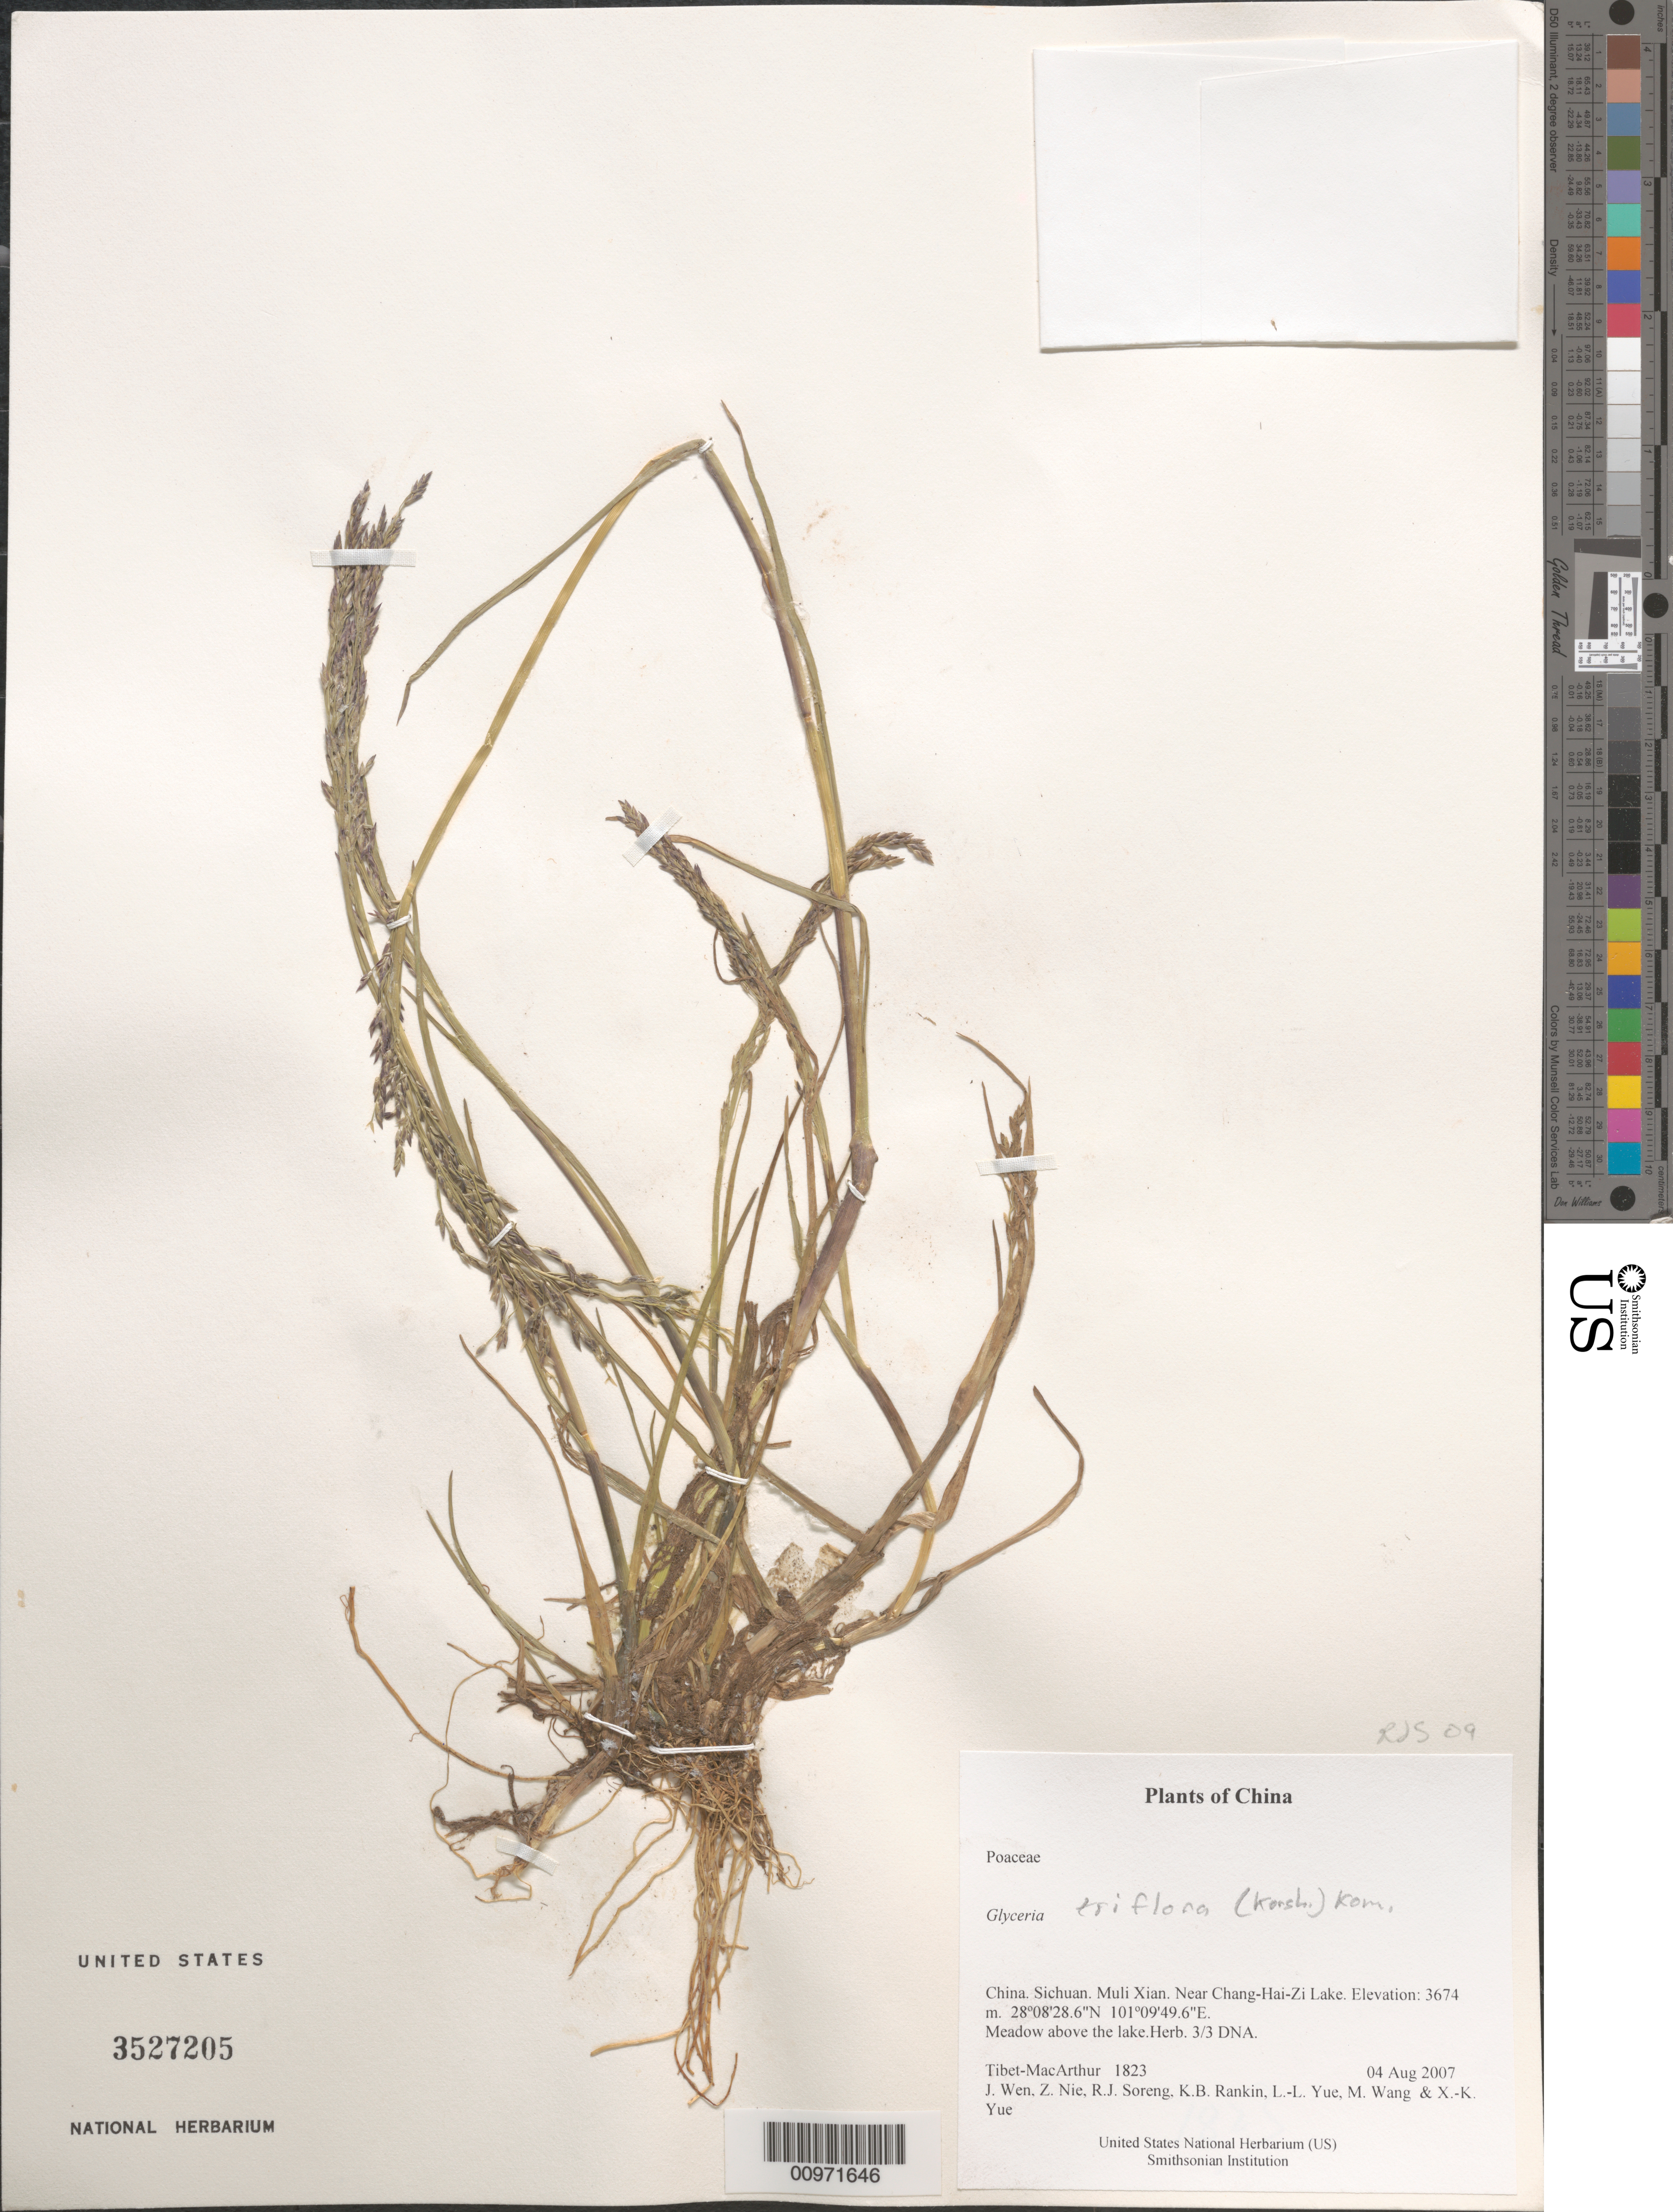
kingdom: Plantae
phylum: Tracheophyta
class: Liliopsida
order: Poales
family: Poaceae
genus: Glyceria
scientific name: Glyceria triflora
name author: (Korsh.) Kom.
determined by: Soreng, Robert J., Research Associate (BOT), Smithsonian Institution - National Museum of Natural History (UNITED STATES)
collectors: Tibet-MacArthur, J. Wen, Z. Nie, R. J. Soreng, K. Rankin, L. Yue, M. Wang & X. Yue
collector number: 1823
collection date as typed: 04 Aug 2007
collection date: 2007-08-04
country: China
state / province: Sichuan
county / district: Muli Xian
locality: Near Chang-Hai-Zi Lake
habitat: Meadow above the lake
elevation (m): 3674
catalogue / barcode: US 3527205